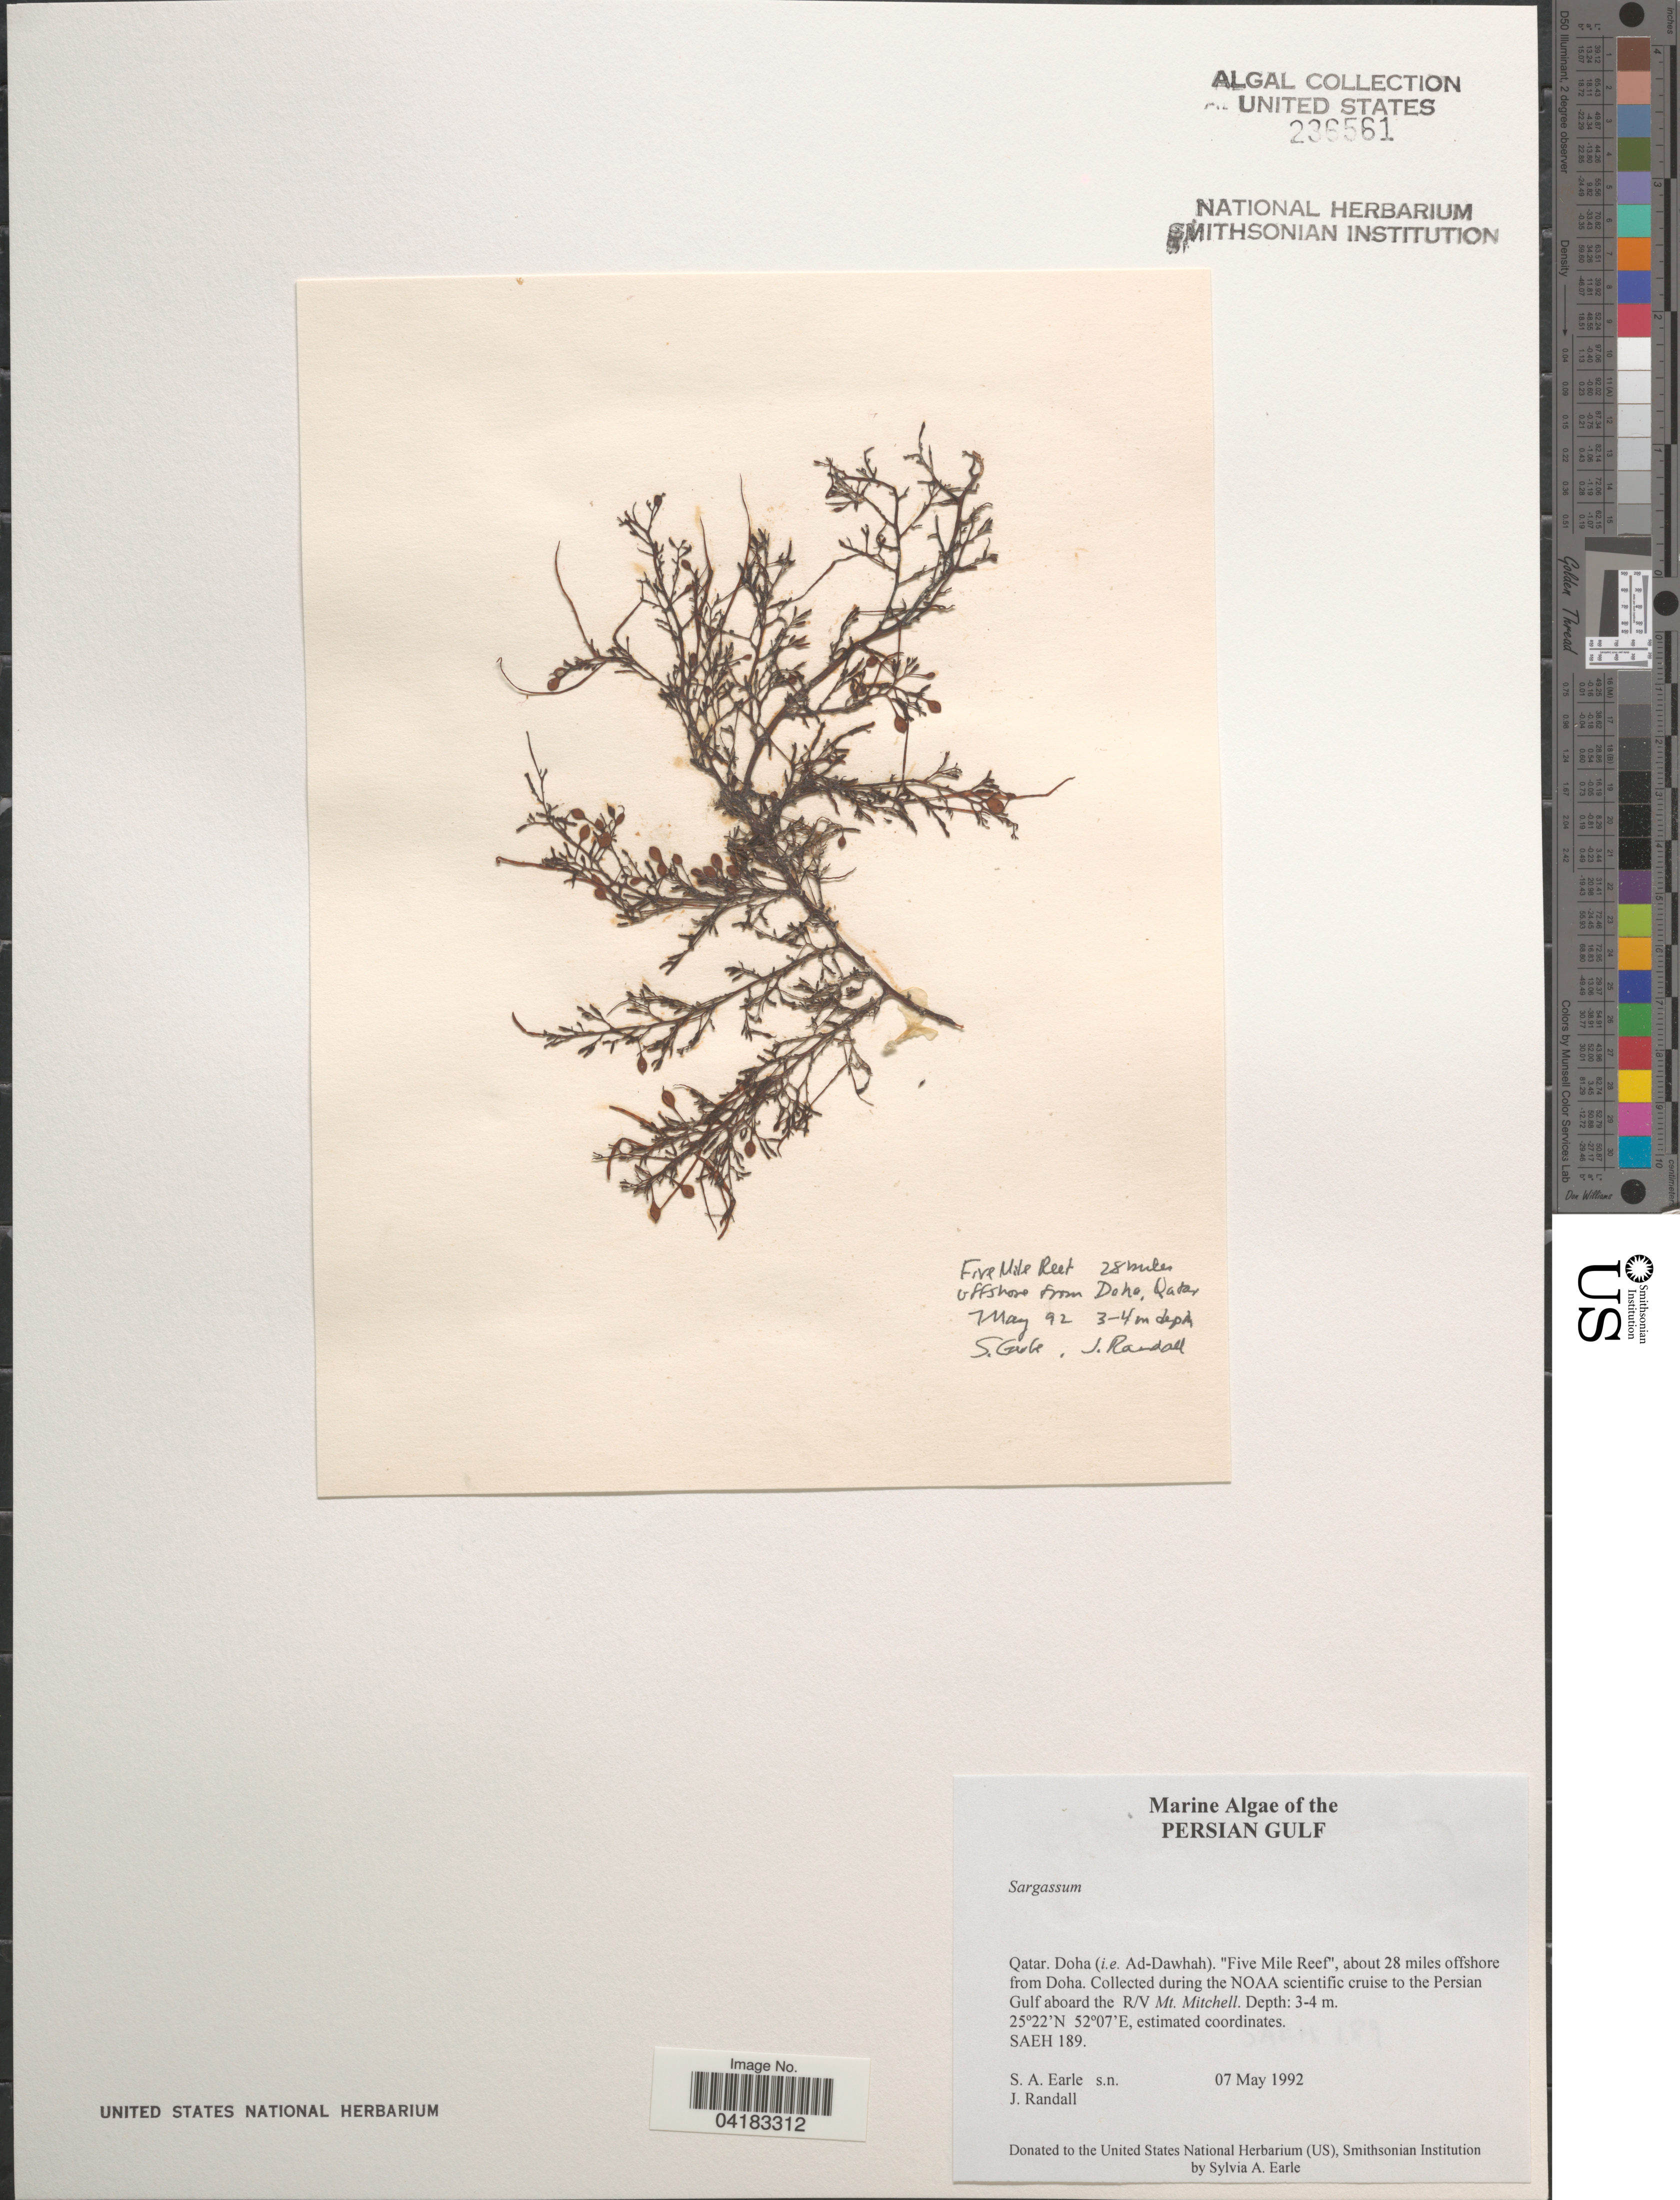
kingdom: Chromista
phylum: Ochrophyta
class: Phaeophyceae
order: Fucales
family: Sargassaceae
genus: Sargassum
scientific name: Sargassum sp.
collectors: S. A. Earle & J. Randall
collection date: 1992-05-07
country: Quatar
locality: Persian Gulf. Qatar. Doha (i.e. Ad-Dawhah). "Five Mile Reef", about 28 miles offshore from Doha. Collected during the NOAA sponsored scientific cruise to the Persian Gulf on the R/V Mt. Mitchell. SAEH 189.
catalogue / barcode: US 236561